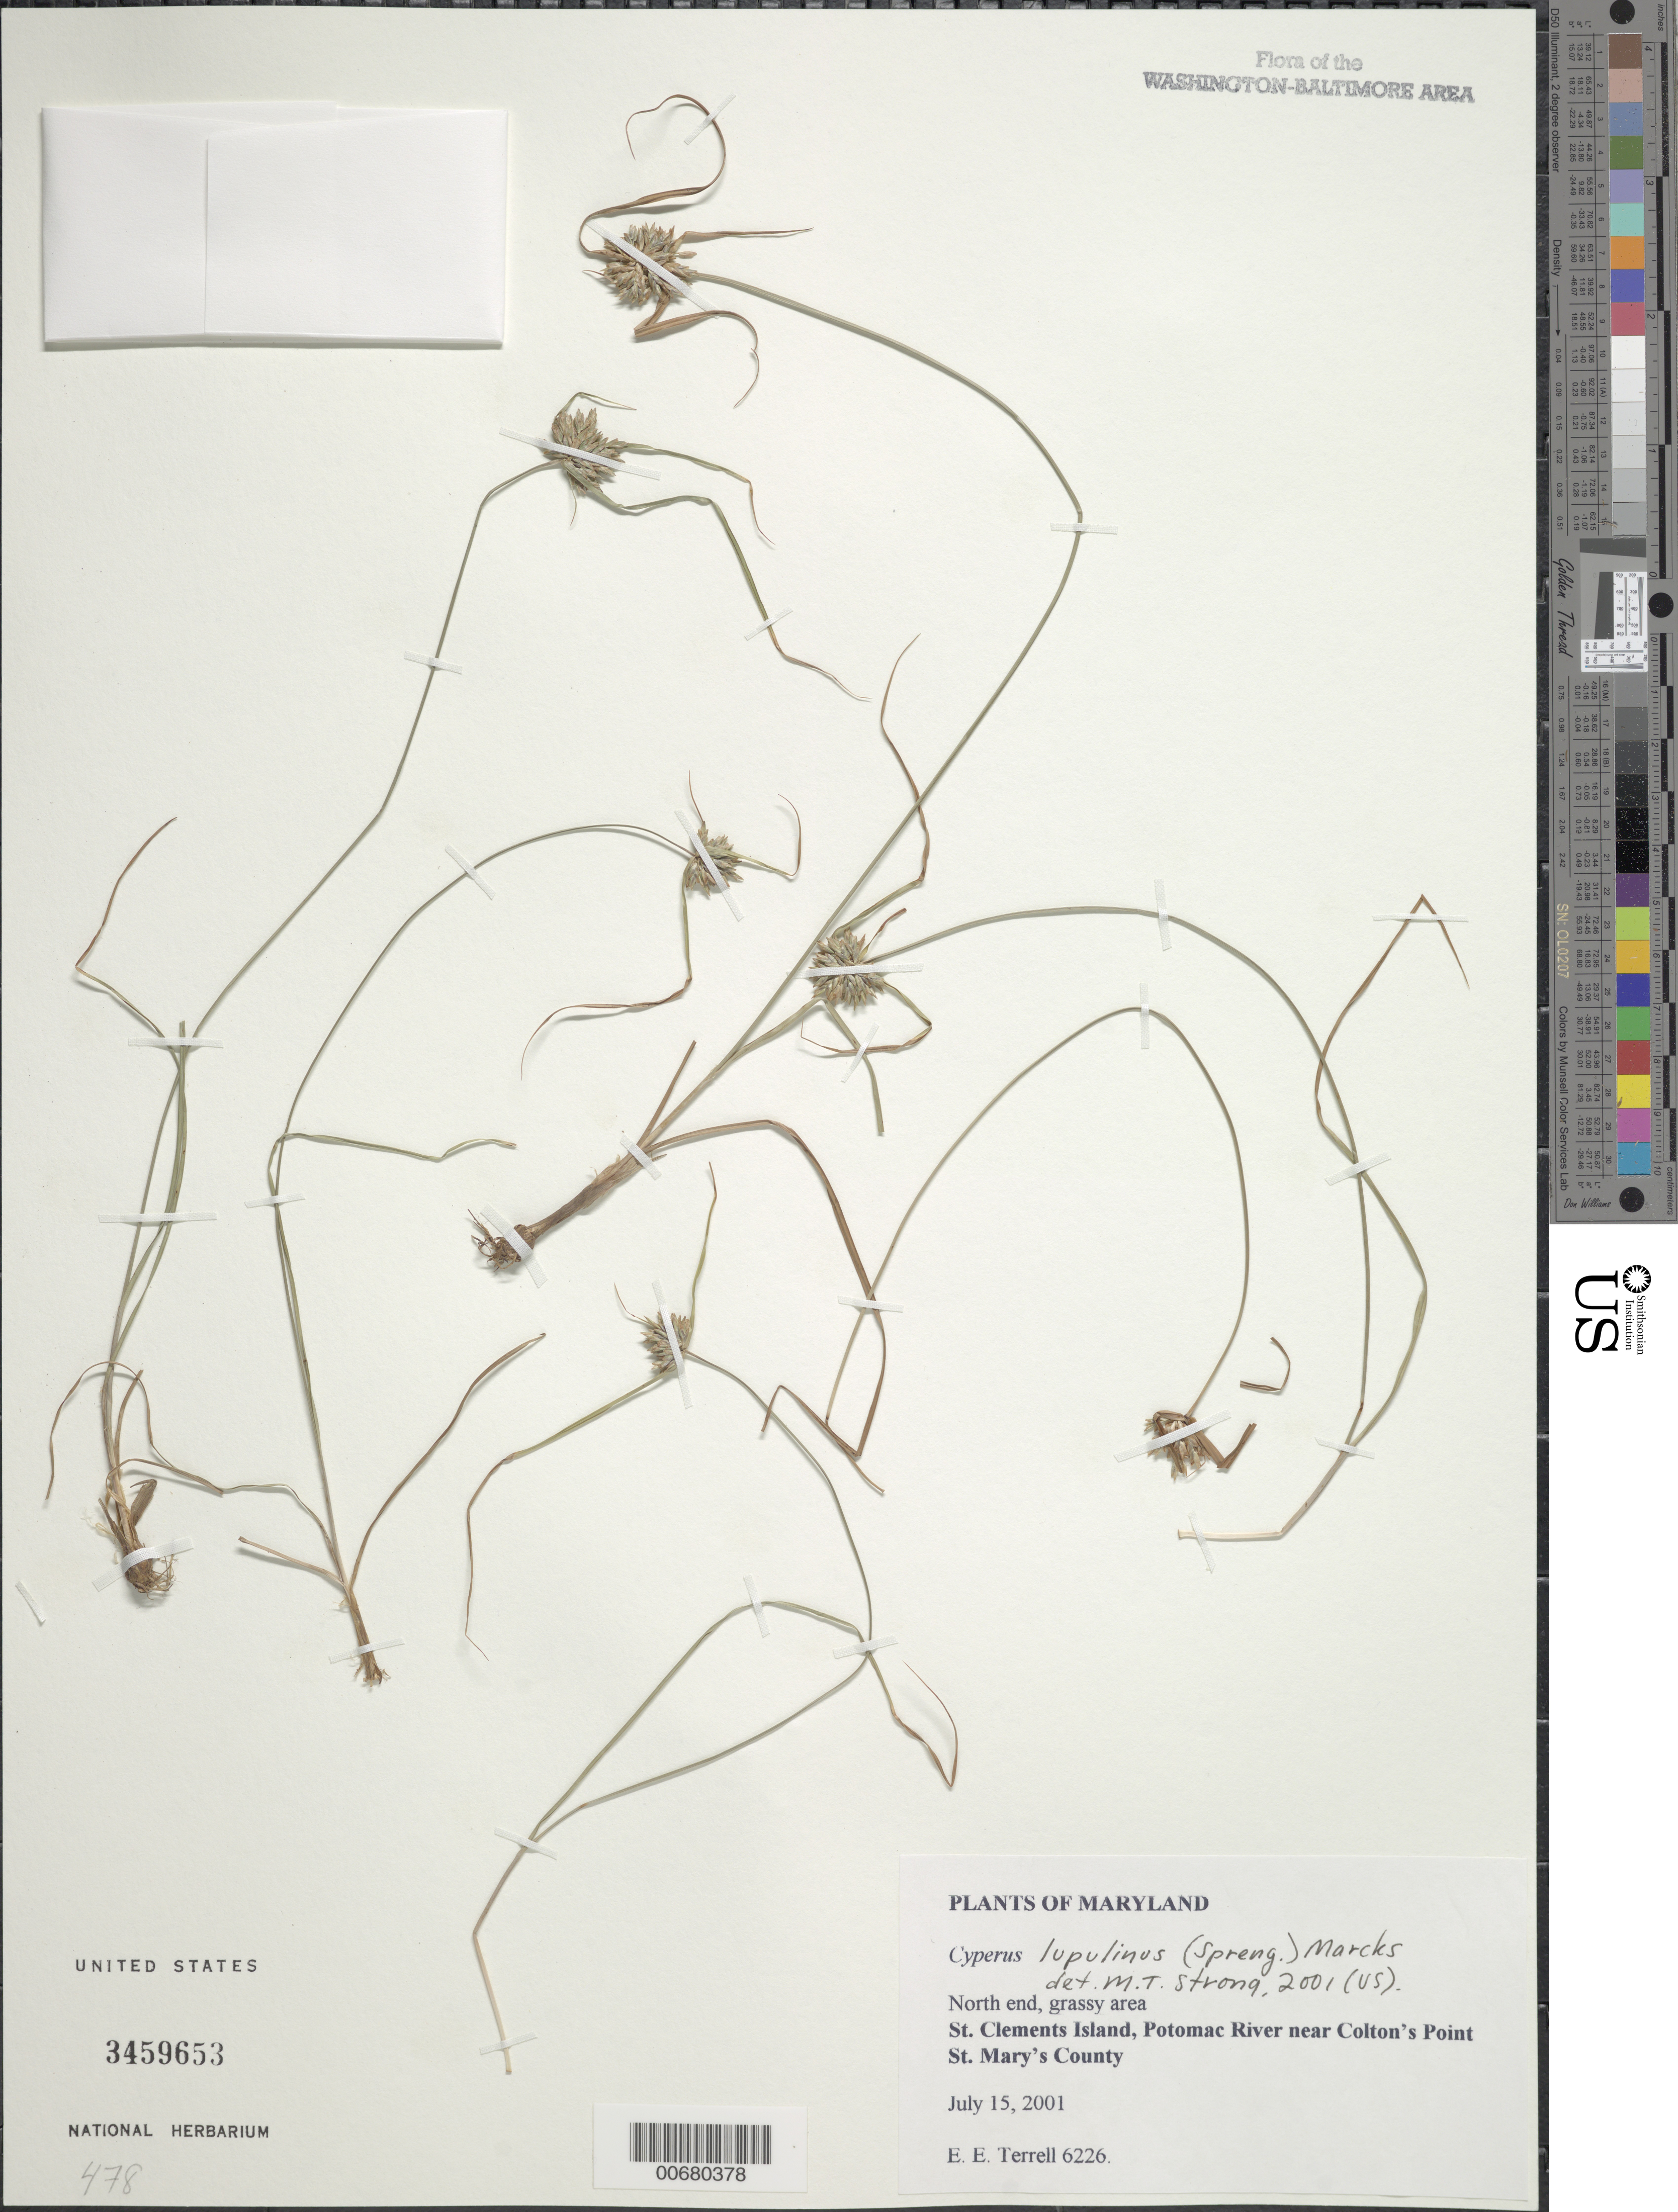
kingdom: Plantae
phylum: Tracheophyta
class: Liliopsida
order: Poales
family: Cyperaceae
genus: Cyperus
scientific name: Cyperus lupulinus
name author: (Spreng.) Marcks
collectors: E. E. Terrell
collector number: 6226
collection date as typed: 15 Jul 2001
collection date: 2001-07-15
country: United States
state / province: Maryland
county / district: St. Mary's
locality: North end, St. Clements Island, Potomac River, near Colton's Point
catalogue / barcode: US 3459653